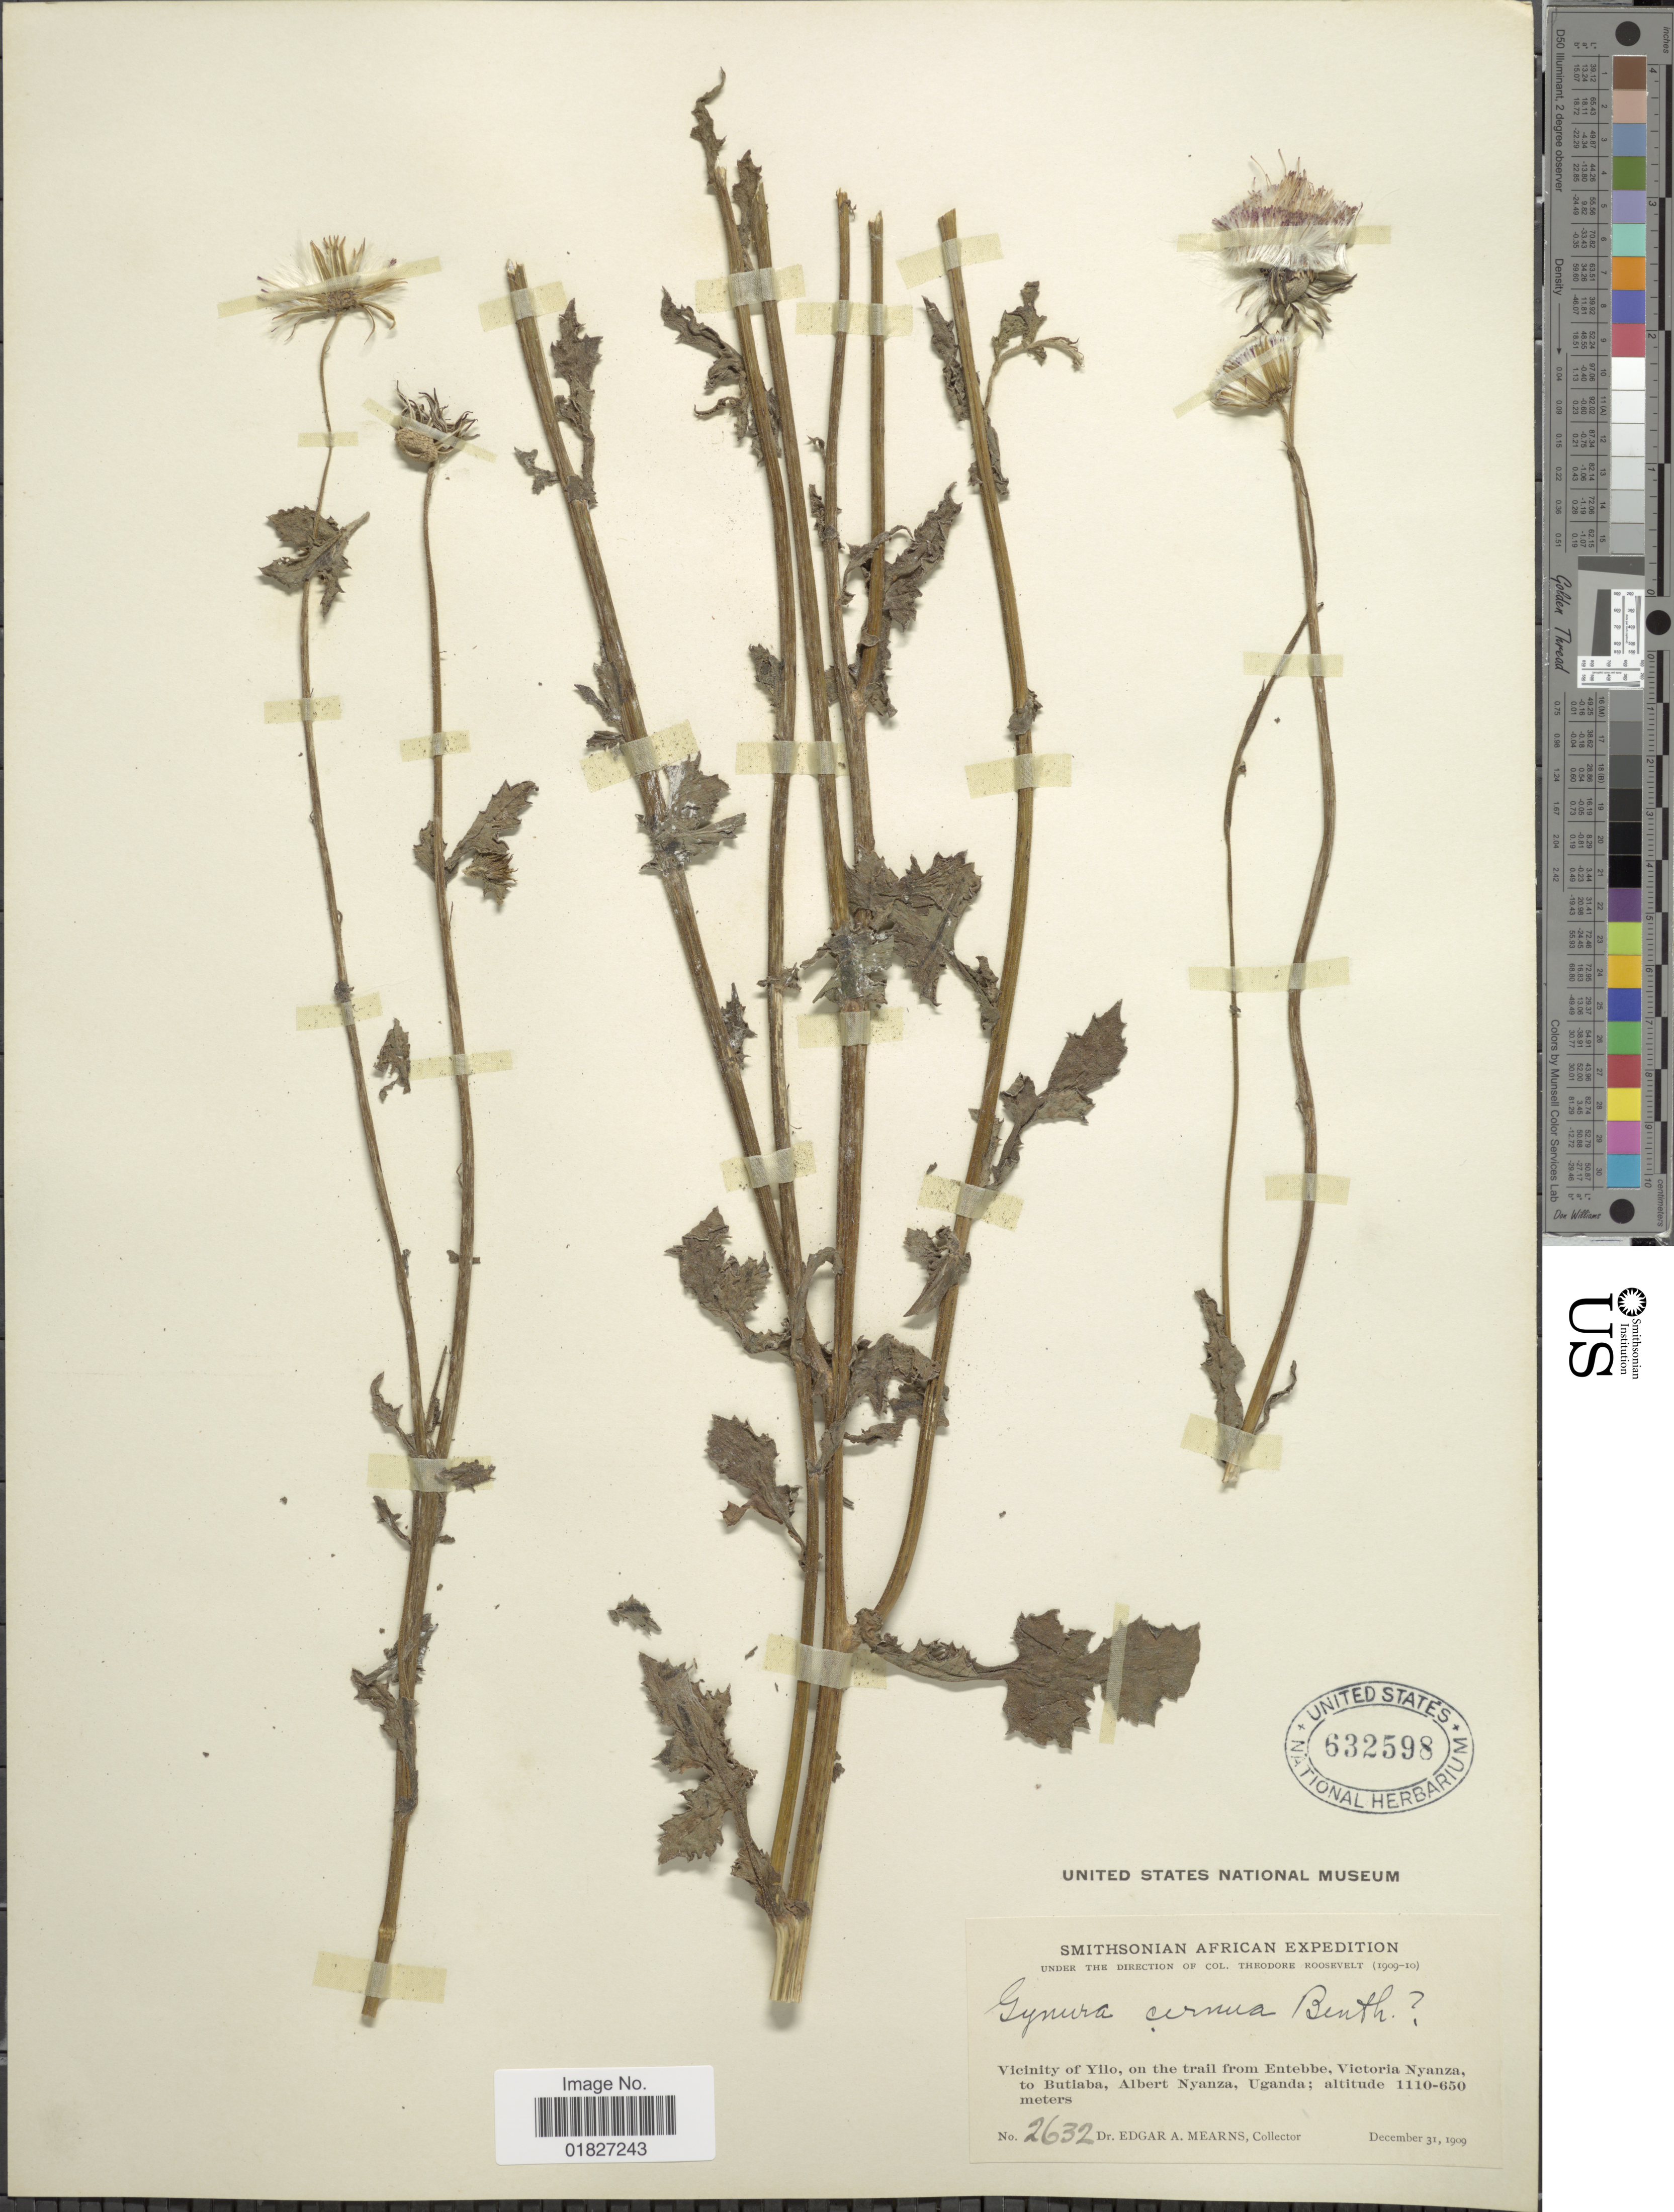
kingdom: Plantae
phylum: Tracheophyta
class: Magnoliopsida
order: Asterales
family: Asteraceae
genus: Gynura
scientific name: Gynura cernua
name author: (L. f.) Benth.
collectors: E. A. Mearns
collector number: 2632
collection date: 1909-12-31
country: Uganda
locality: Vicinity of Yilo, on the trail from Entebbe, Victoria Nyanza, to Butiaba, Albert Nyanza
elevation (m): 650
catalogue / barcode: US 632598